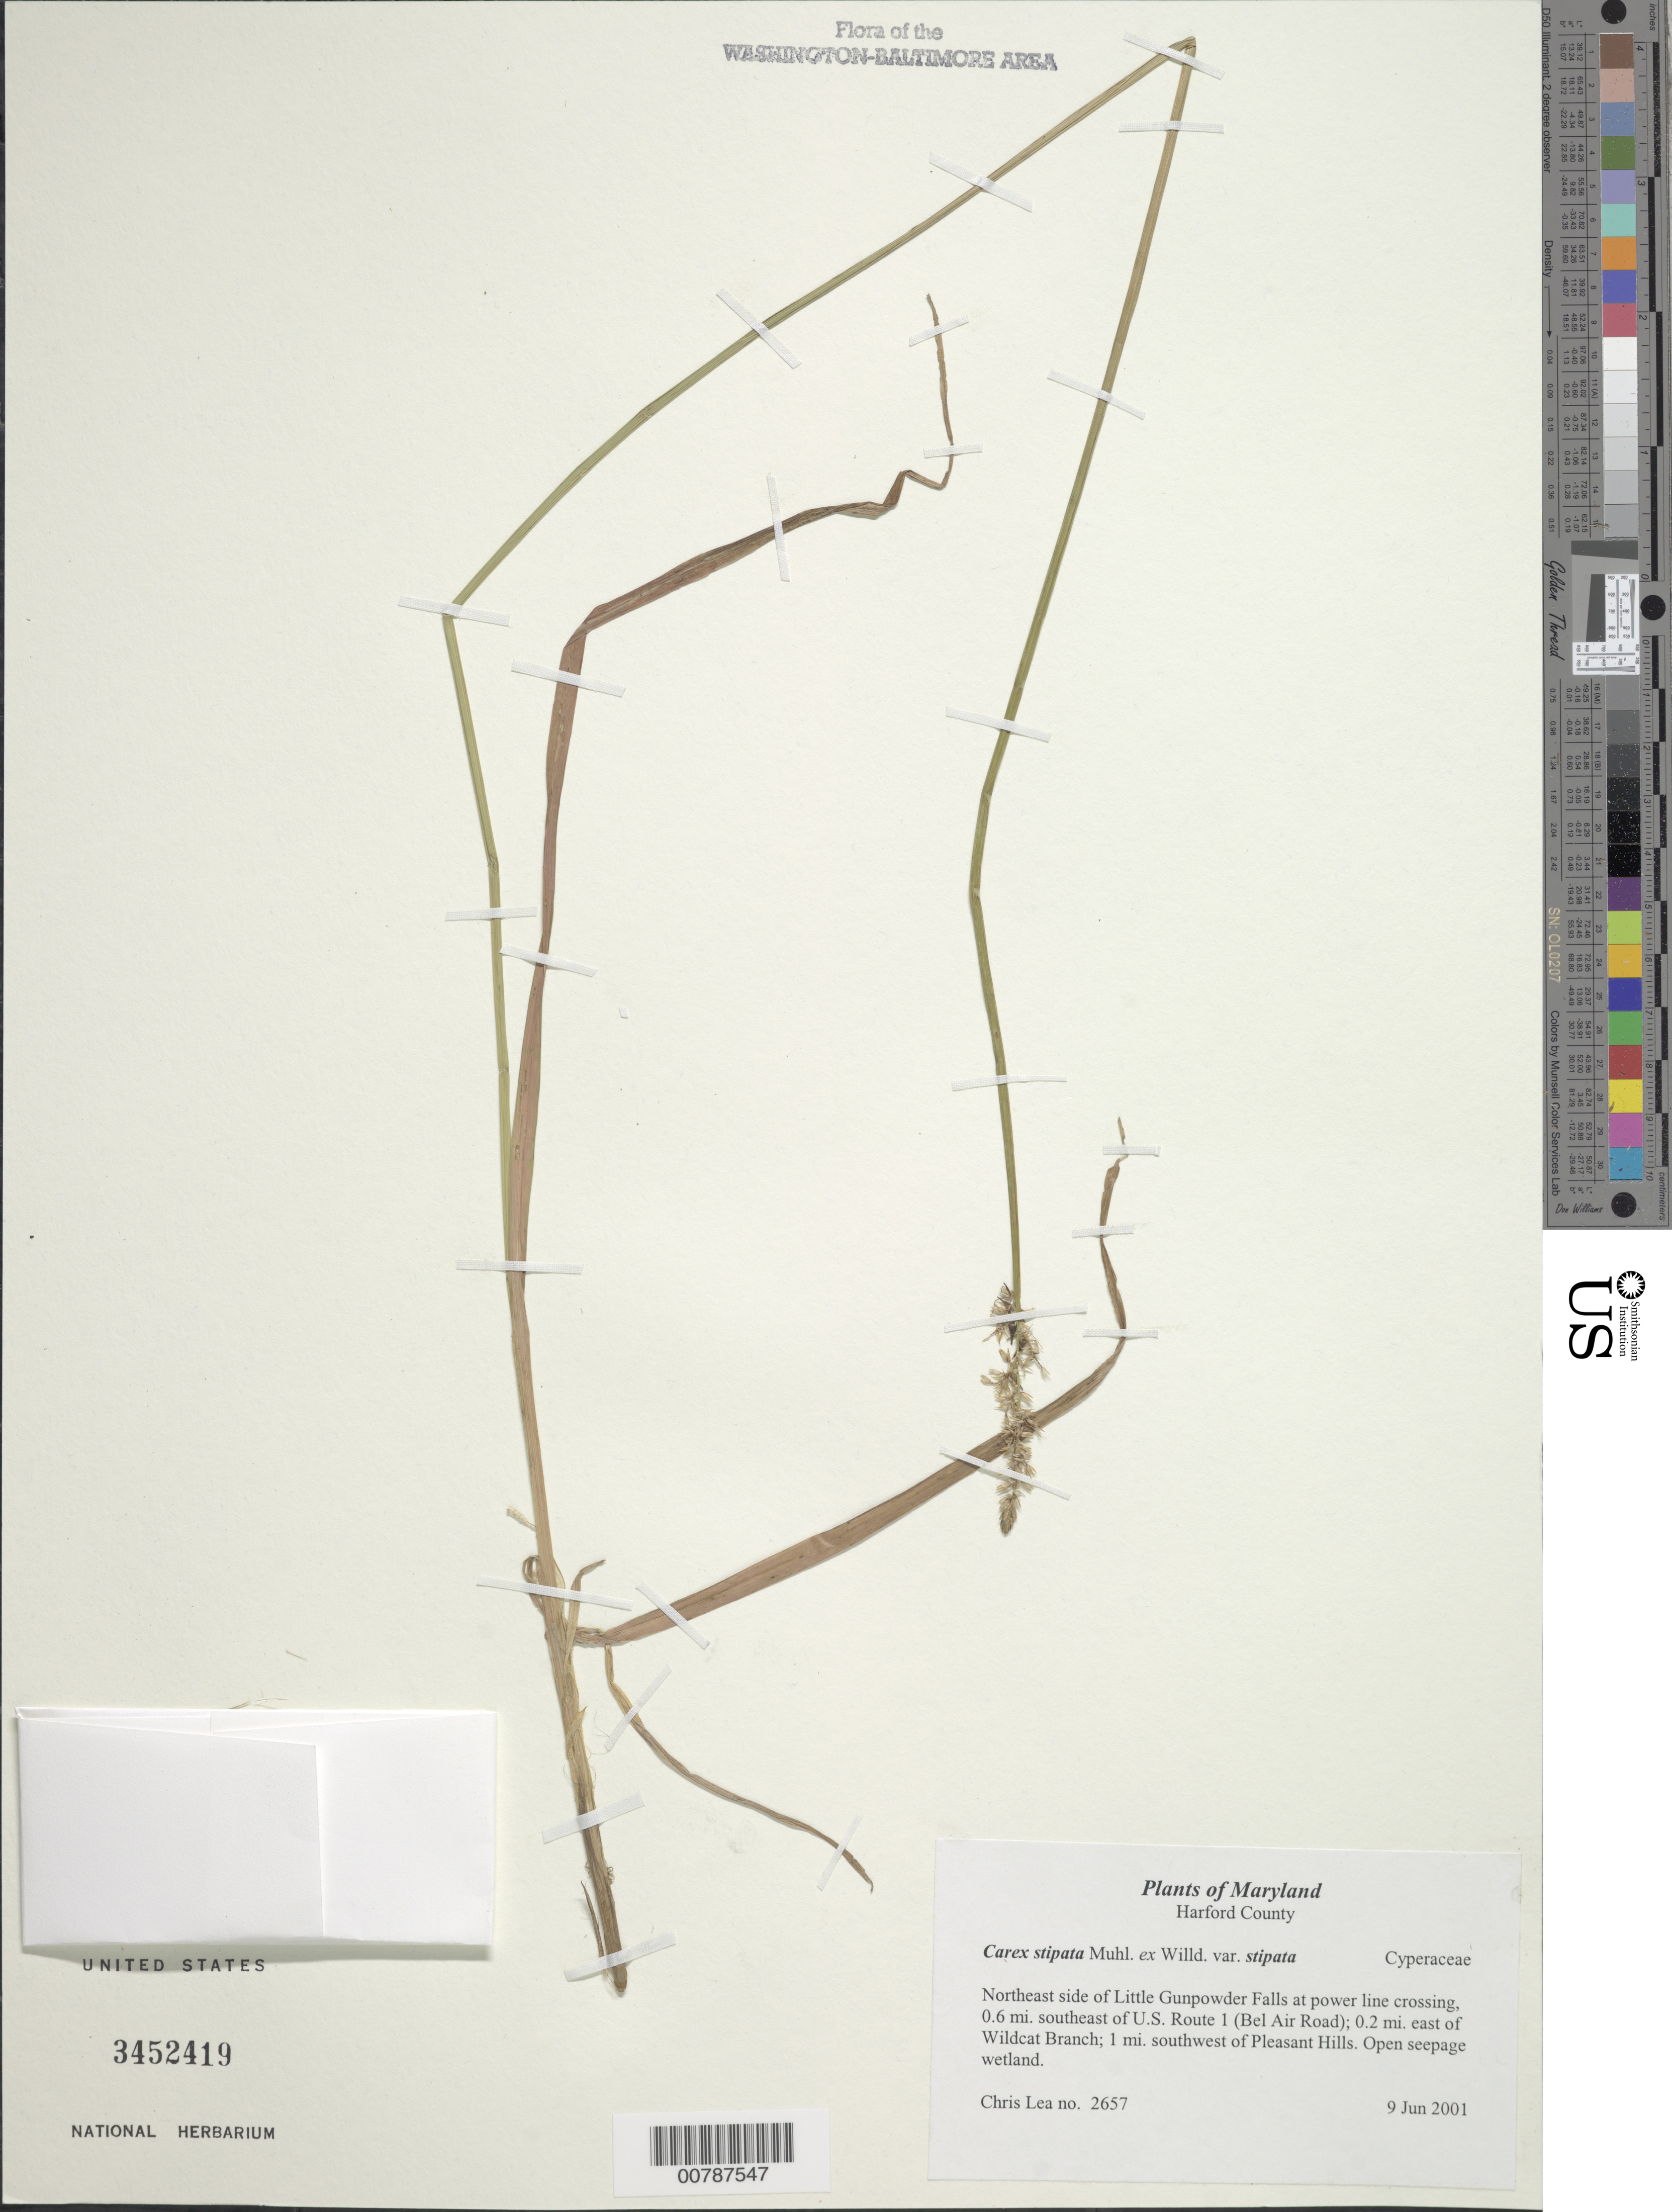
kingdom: Plantae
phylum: Tracheophyta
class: Liliopsida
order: Poales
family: Cyperaceae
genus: Carex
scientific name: Carex stipata var. stipata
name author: Muhl. ex Willd.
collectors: C. Lea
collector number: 2657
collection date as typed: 9 Jun 2001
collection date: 2001-06-09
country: United States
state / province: Maryland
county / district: Harford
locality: Northeast side of Little Gunpowder Falls at power line crossing, 0.6 mi. southeast of U.S. Route 1 (Bel Air Road); 0.2 mi. east of Wildcat Branch.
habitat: Open seepage wetland.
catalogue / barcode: US 3452419